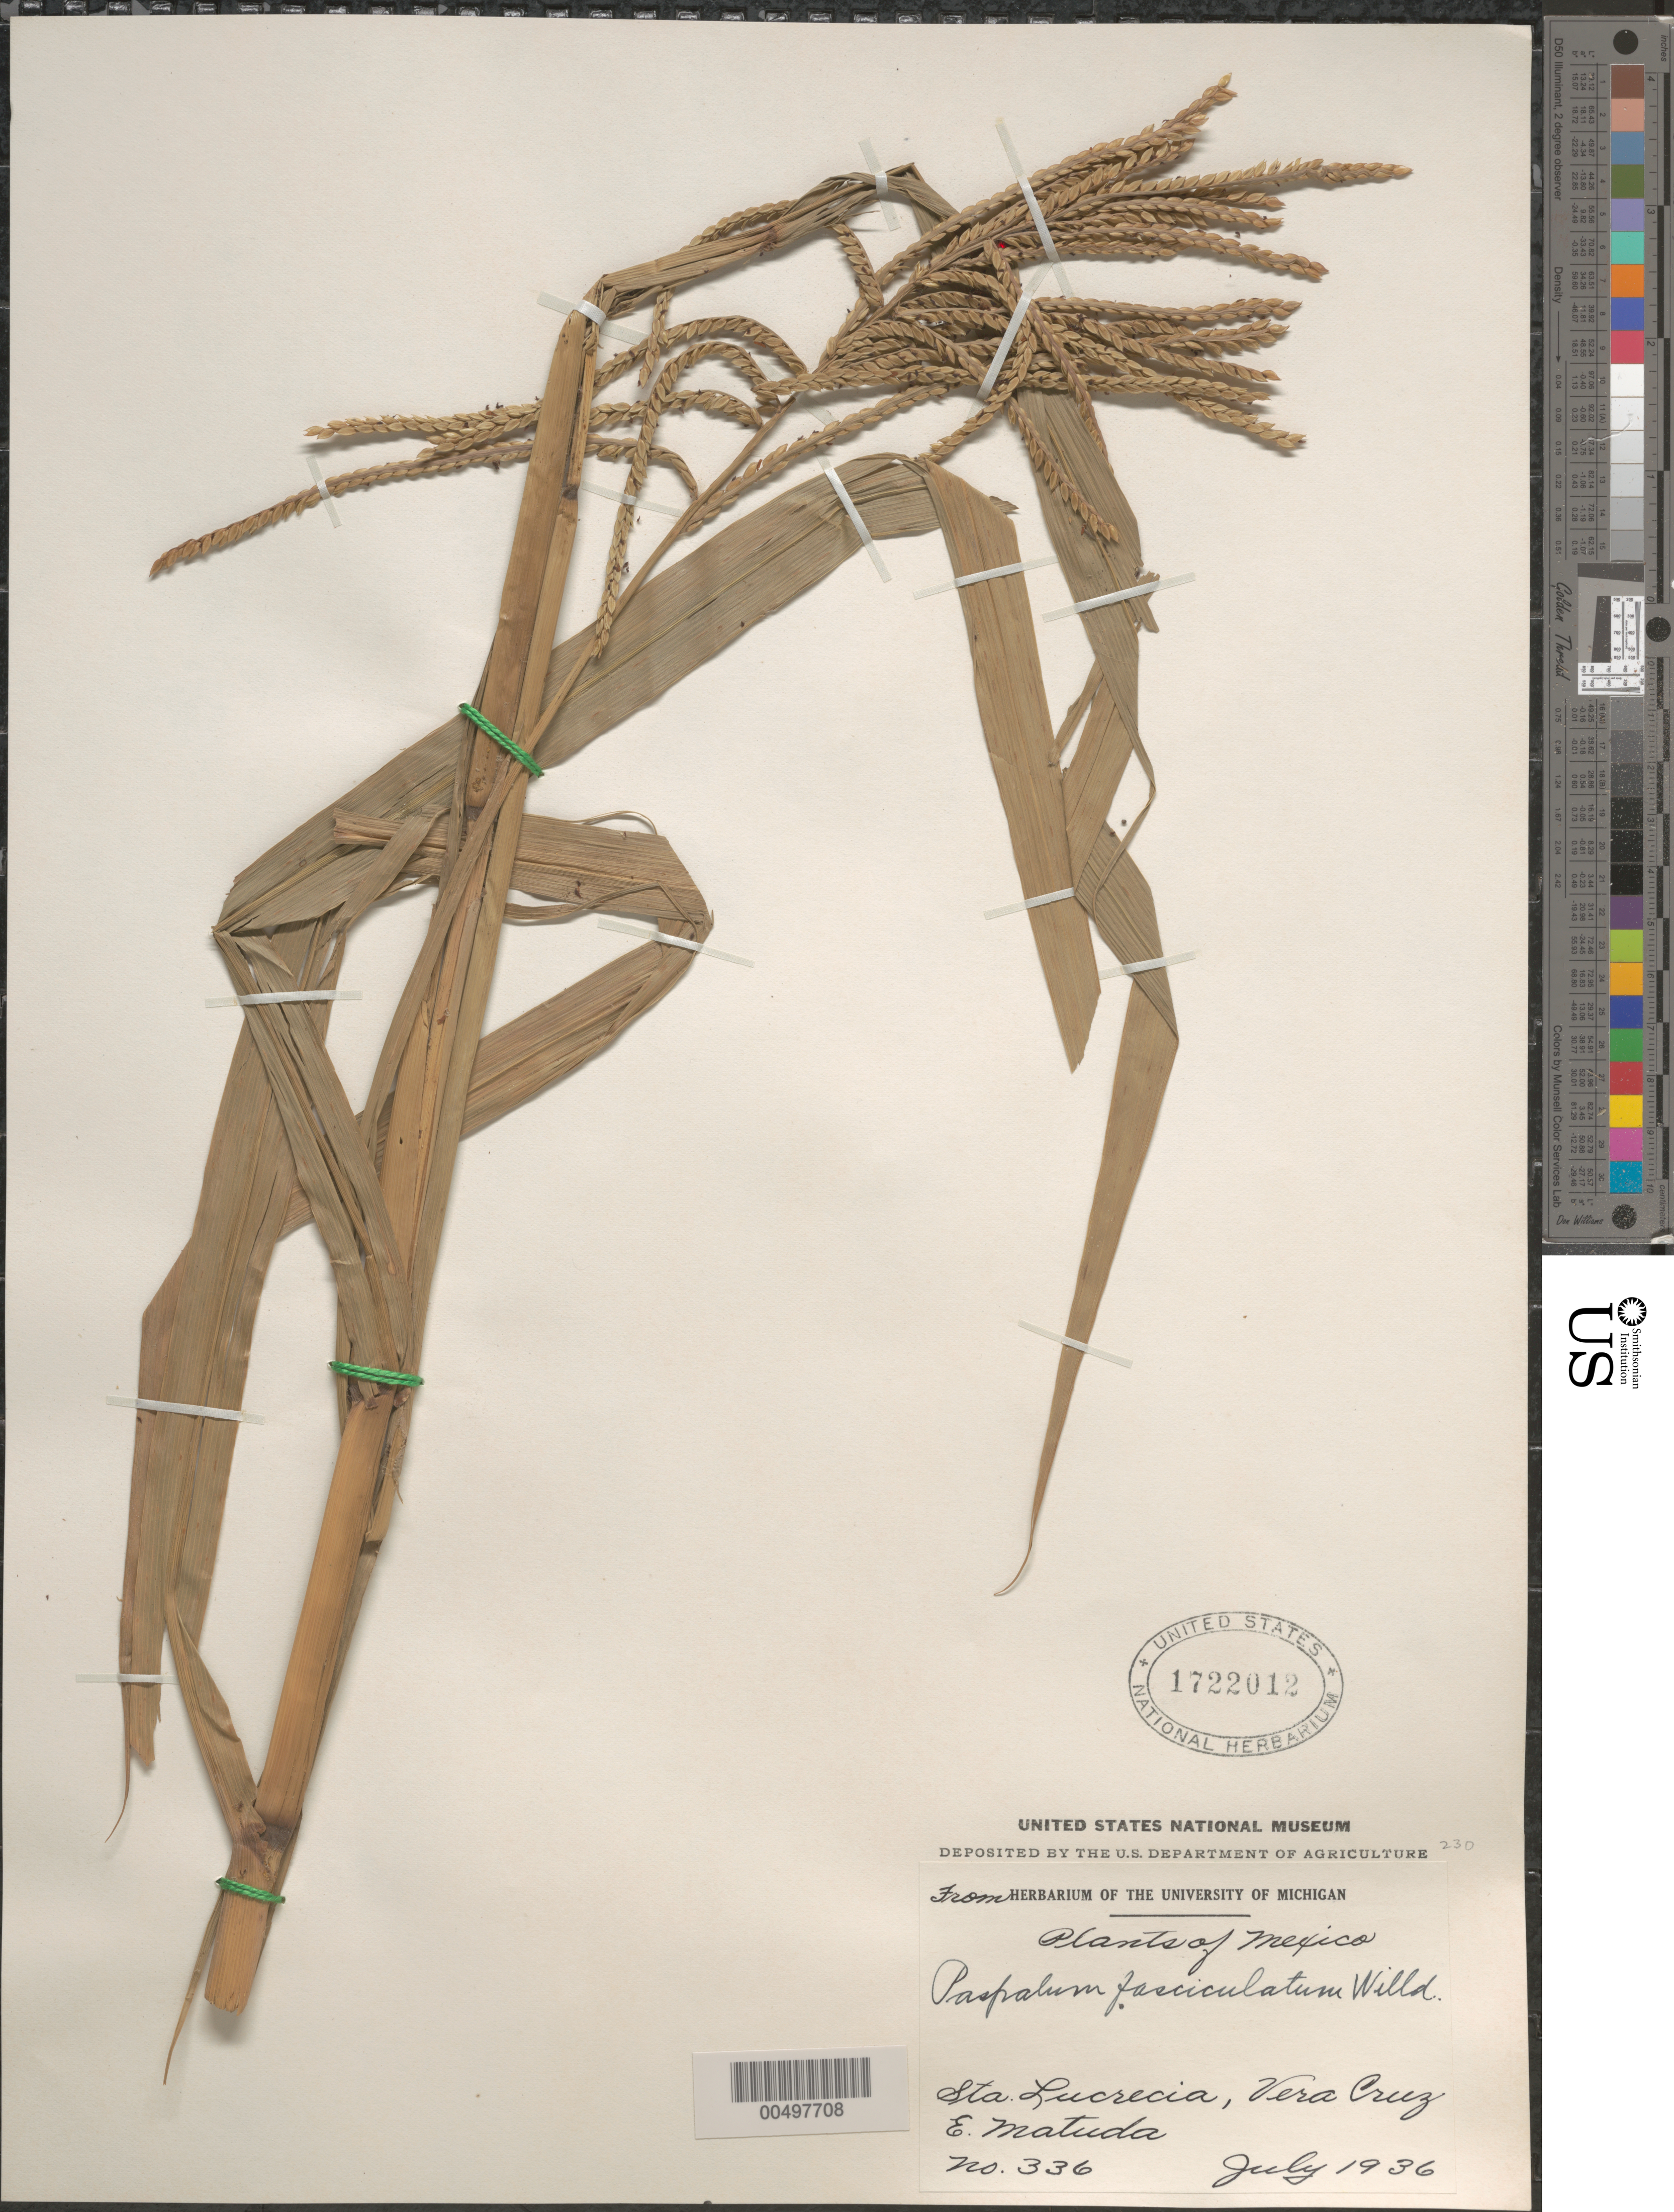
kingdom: Plantae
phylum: Tracheophyta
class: Liliopsida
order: Poales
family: Poaceae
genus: Paspalum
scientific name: Paspalum fasciculatum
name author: Willd. ex Flüggé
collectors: E. Matuda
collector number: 336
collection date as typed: Jul 1936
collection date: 1936-07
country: Mexico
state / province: Veracruz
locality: Sta. Lucrecia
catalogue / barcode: US 1722012